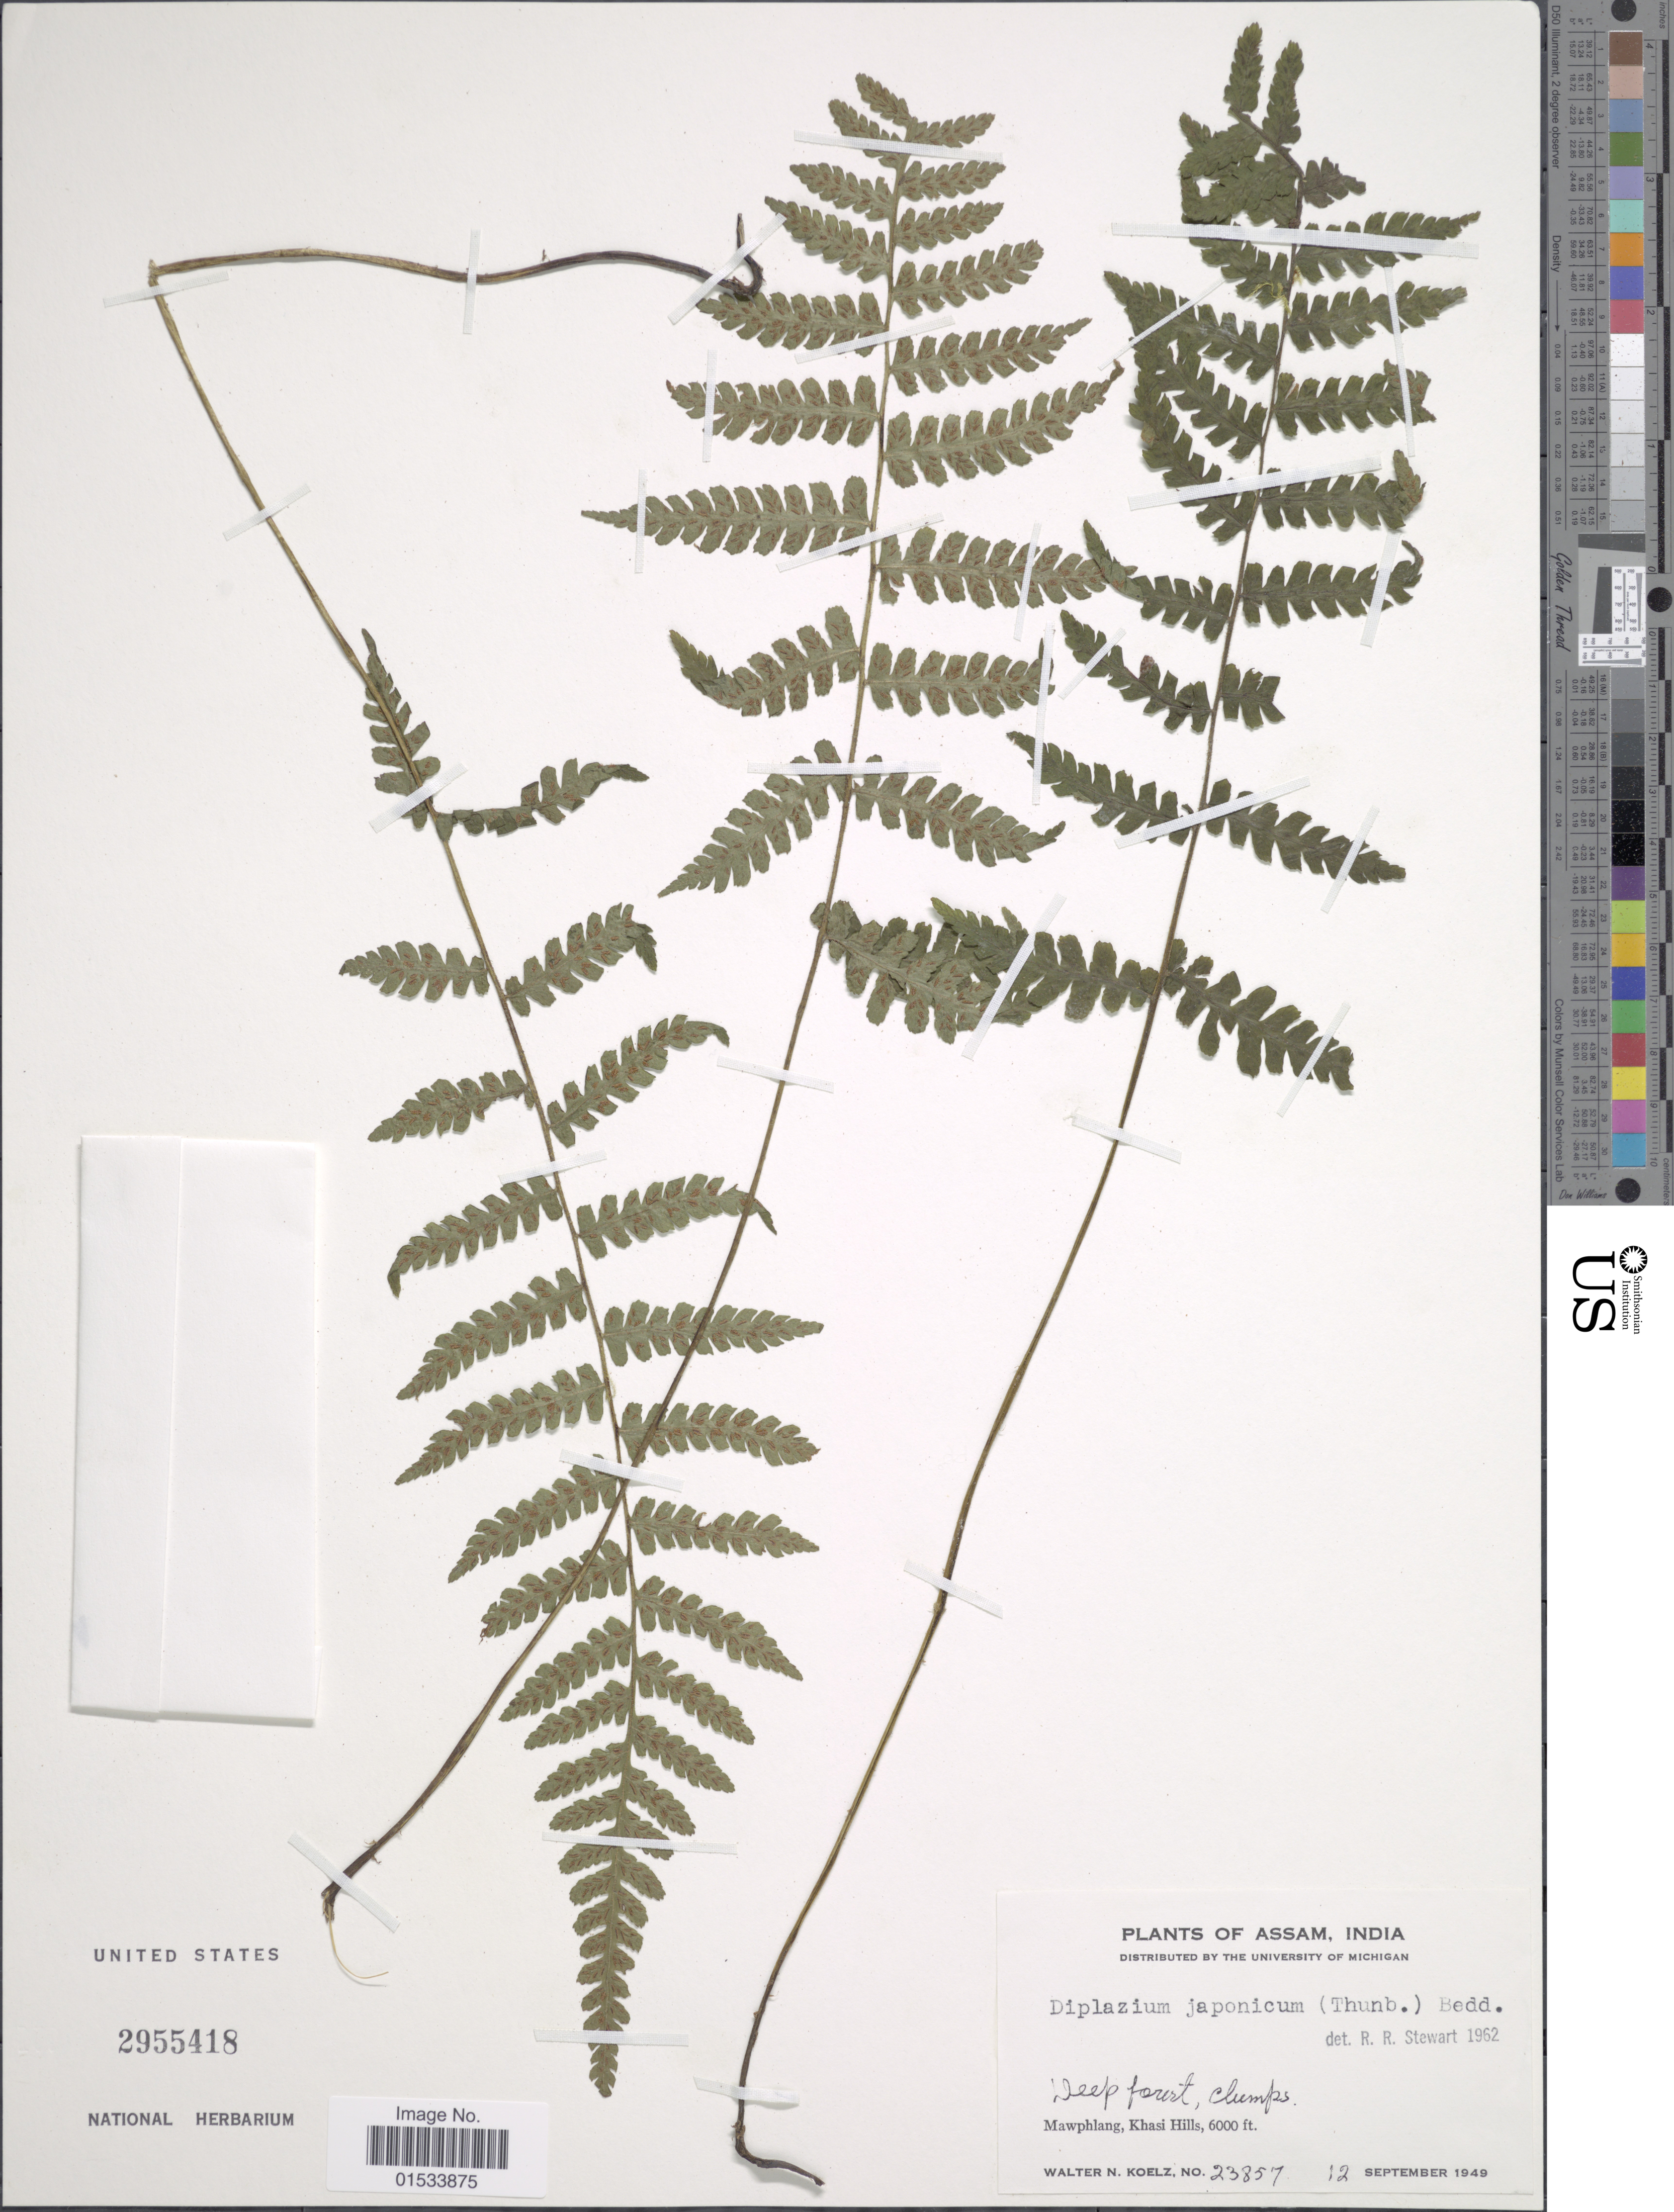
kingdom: Plantae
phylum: Tracheophyta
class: Polypodiopsida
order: Polypodiales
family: Athyriaceae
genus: Diplazium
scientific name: Diplazium japonicum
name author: (Thunb.) Copel.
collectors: W. N. Koelz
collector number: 23857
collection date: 1949-09-12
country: India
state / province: Meghalaya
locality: Mawphlang, Khasi Hills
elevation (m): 1829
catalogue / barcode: US 2955418